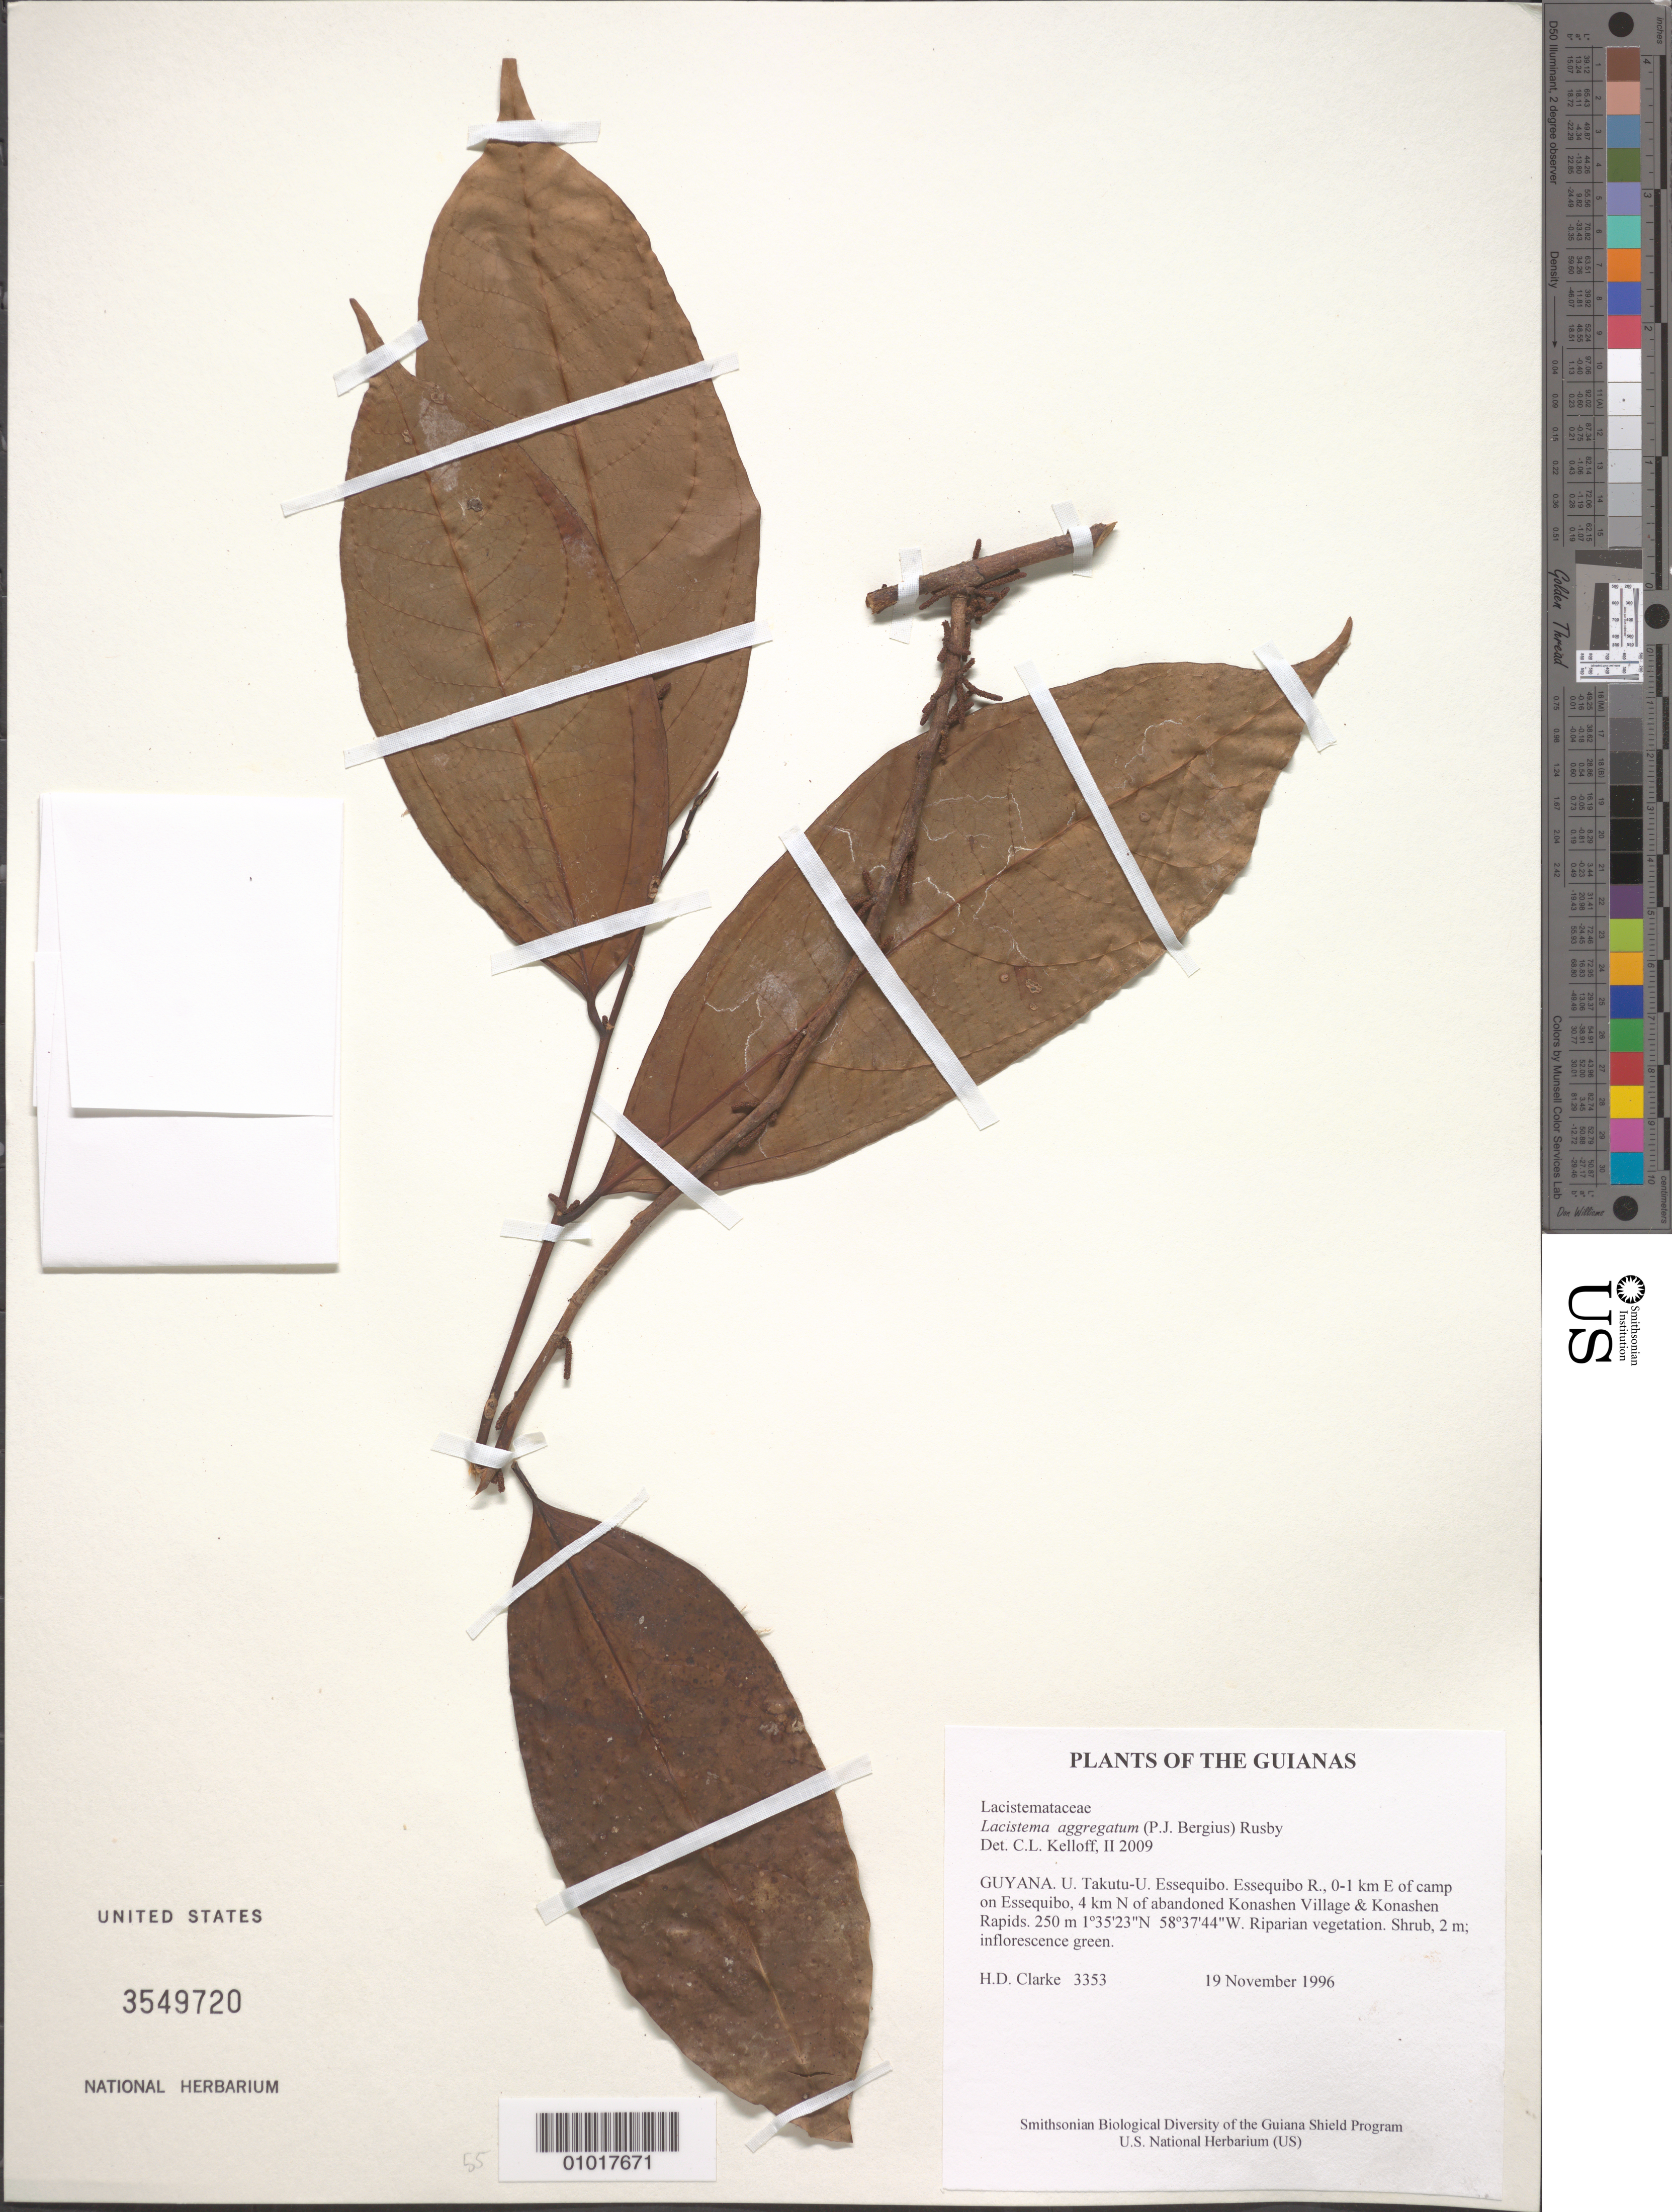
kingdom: Plantae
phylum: Tracheophyta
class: Magnoliopsida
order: Malpighiales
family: Lacistemataceae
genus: Lacistema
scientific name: Lacistema aggregatum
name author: (P.J. Bergius) Rusby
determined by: Kelloff, Carol L., (US), Smithsonian Institution - National Museum of Natural History (UNITED STATES)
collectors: H. D. Clarke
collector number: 3353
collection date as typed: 19 November 1996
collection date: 1996-11-19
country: Guyana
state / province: U. Takutu-U. Essequibo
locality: Essequibo R., 0-1 km E of camp on Essequibo, 4 km N of abandoned Konashen Village & Konashen Rapids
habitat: Riparian vegetation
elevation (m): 250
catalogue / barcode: US 3549720